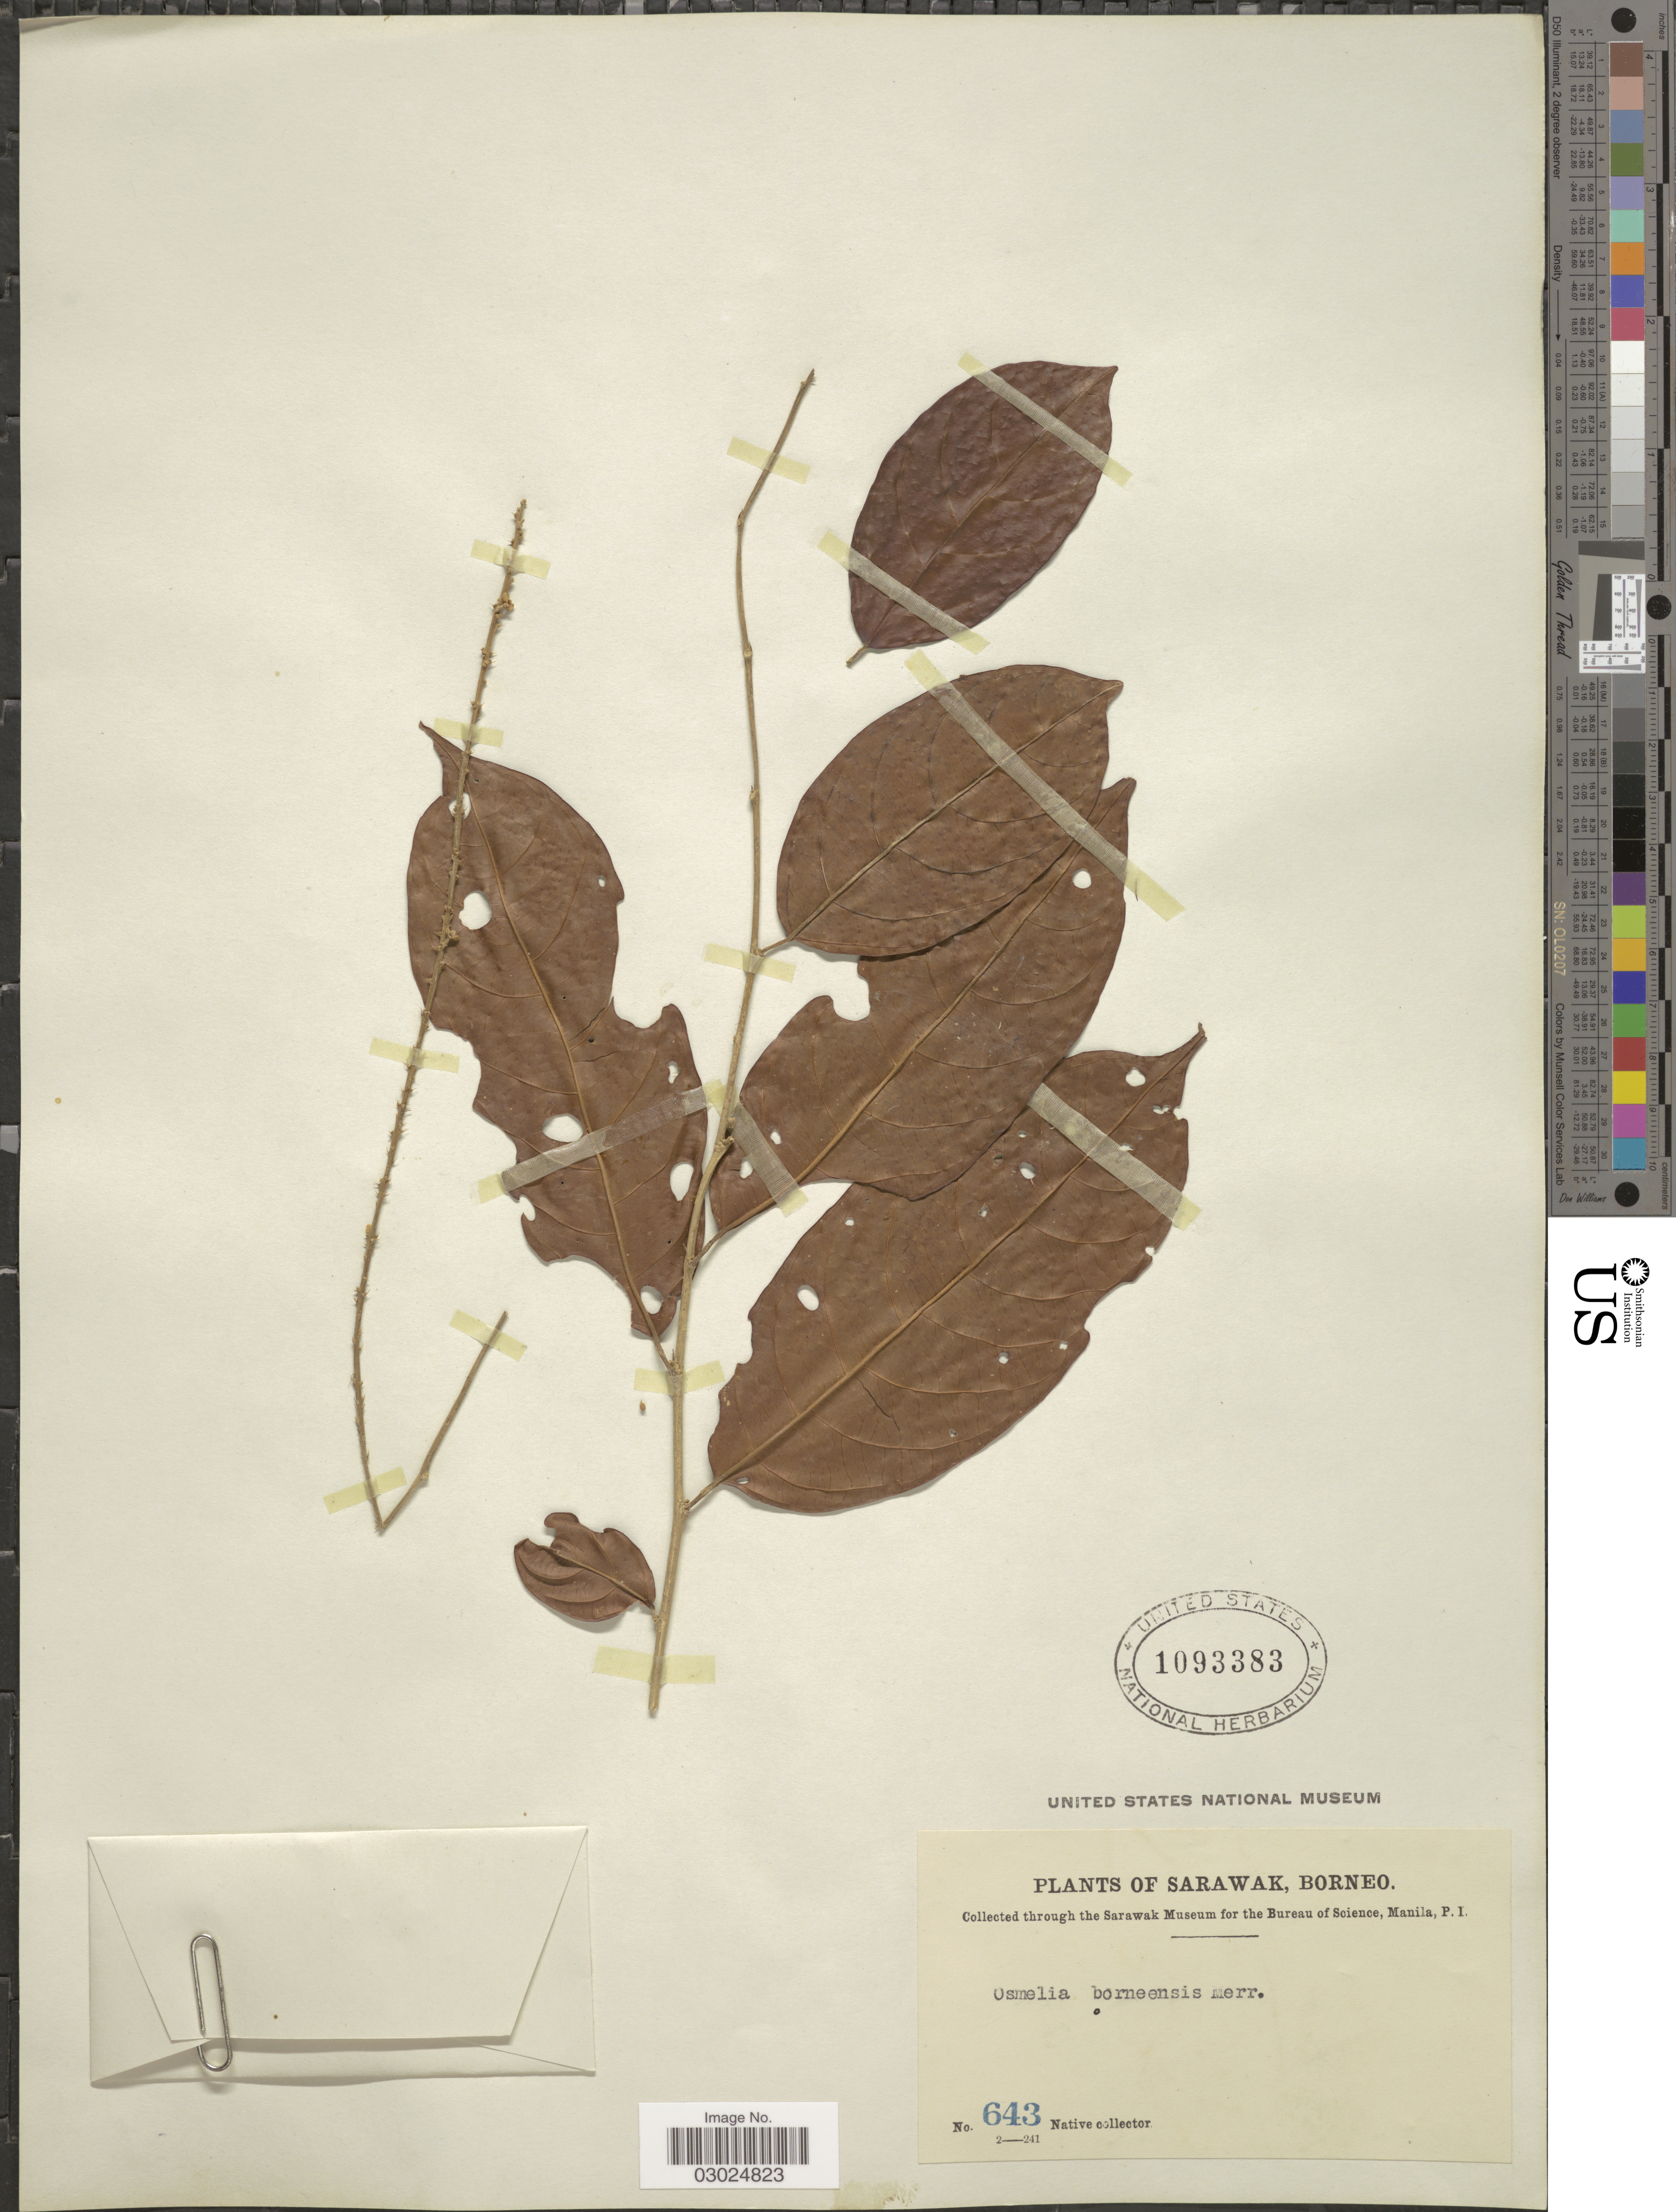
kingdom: Plantae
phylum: Tracheophyta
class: Magnoliopsida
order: Malpighiales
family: Salicaceae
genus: Osmelia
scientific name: Osmelia borneensis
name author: Merr.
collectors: Native collector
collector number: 643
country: Malaysia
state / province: Sarawak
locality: Borneo.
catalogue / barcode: US 1093383